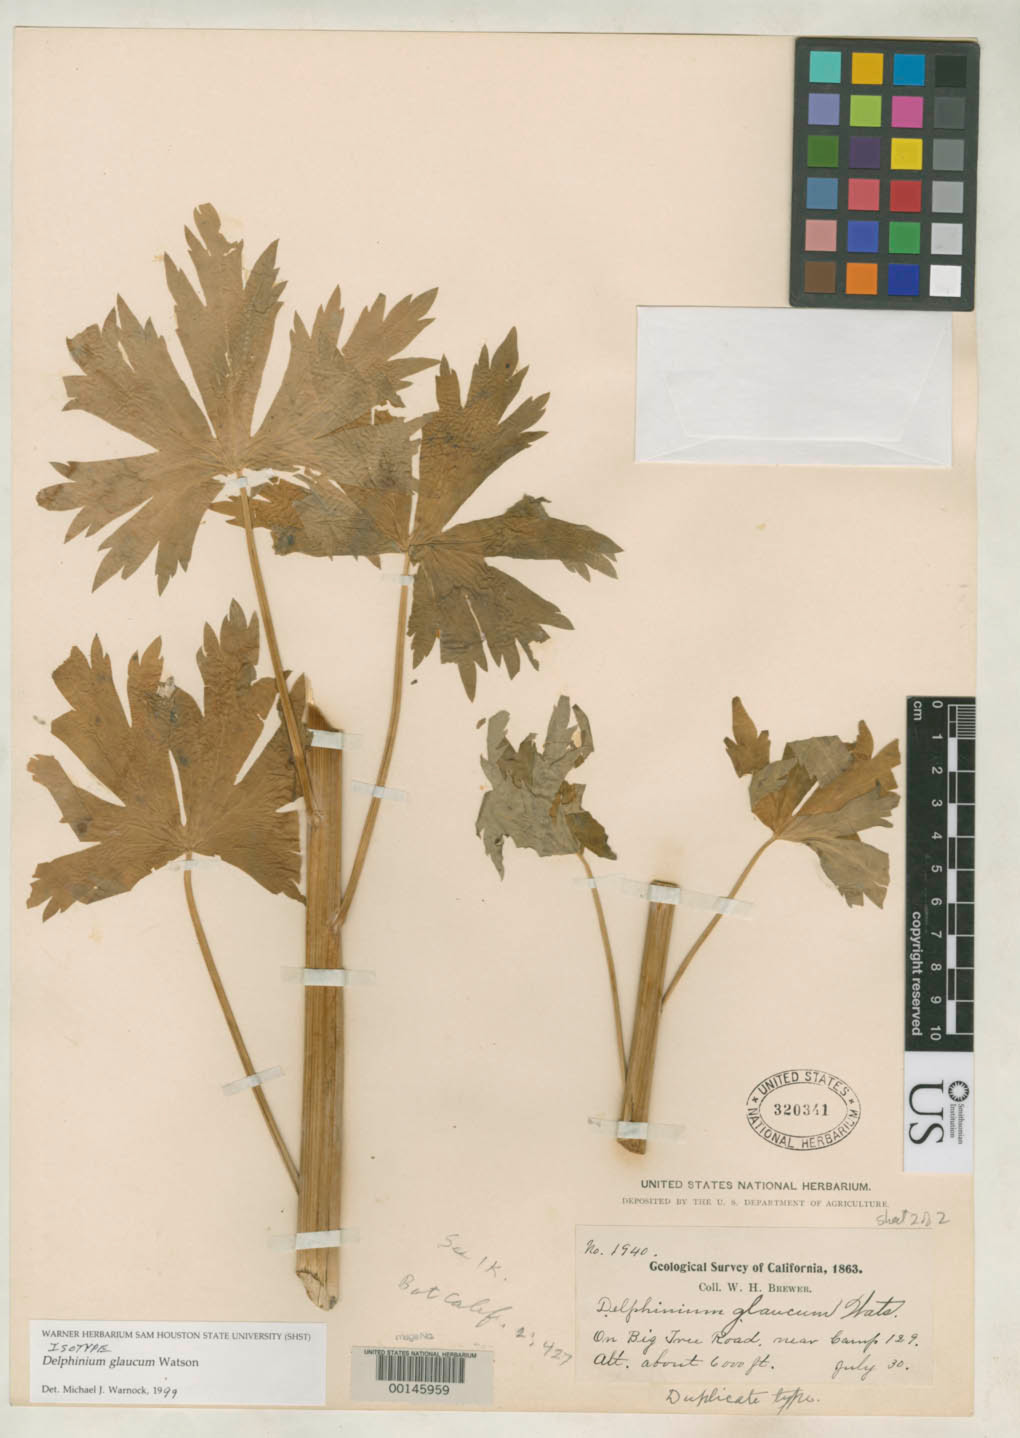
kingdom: Plantae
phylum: Tracheophyta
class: Magnoliopsida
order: Ranunculales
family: Ranunculaceae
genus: Delphinium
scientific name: Delphinium glaucum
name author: S. Watson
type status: Isolectotype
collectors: W. H. Brewer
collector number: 1940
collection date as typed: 30 Jul 1863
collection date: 1863-07-30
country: United States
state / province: California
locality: Bog Tree Road., near camp 129.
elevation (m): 1829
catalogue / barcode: US 320341